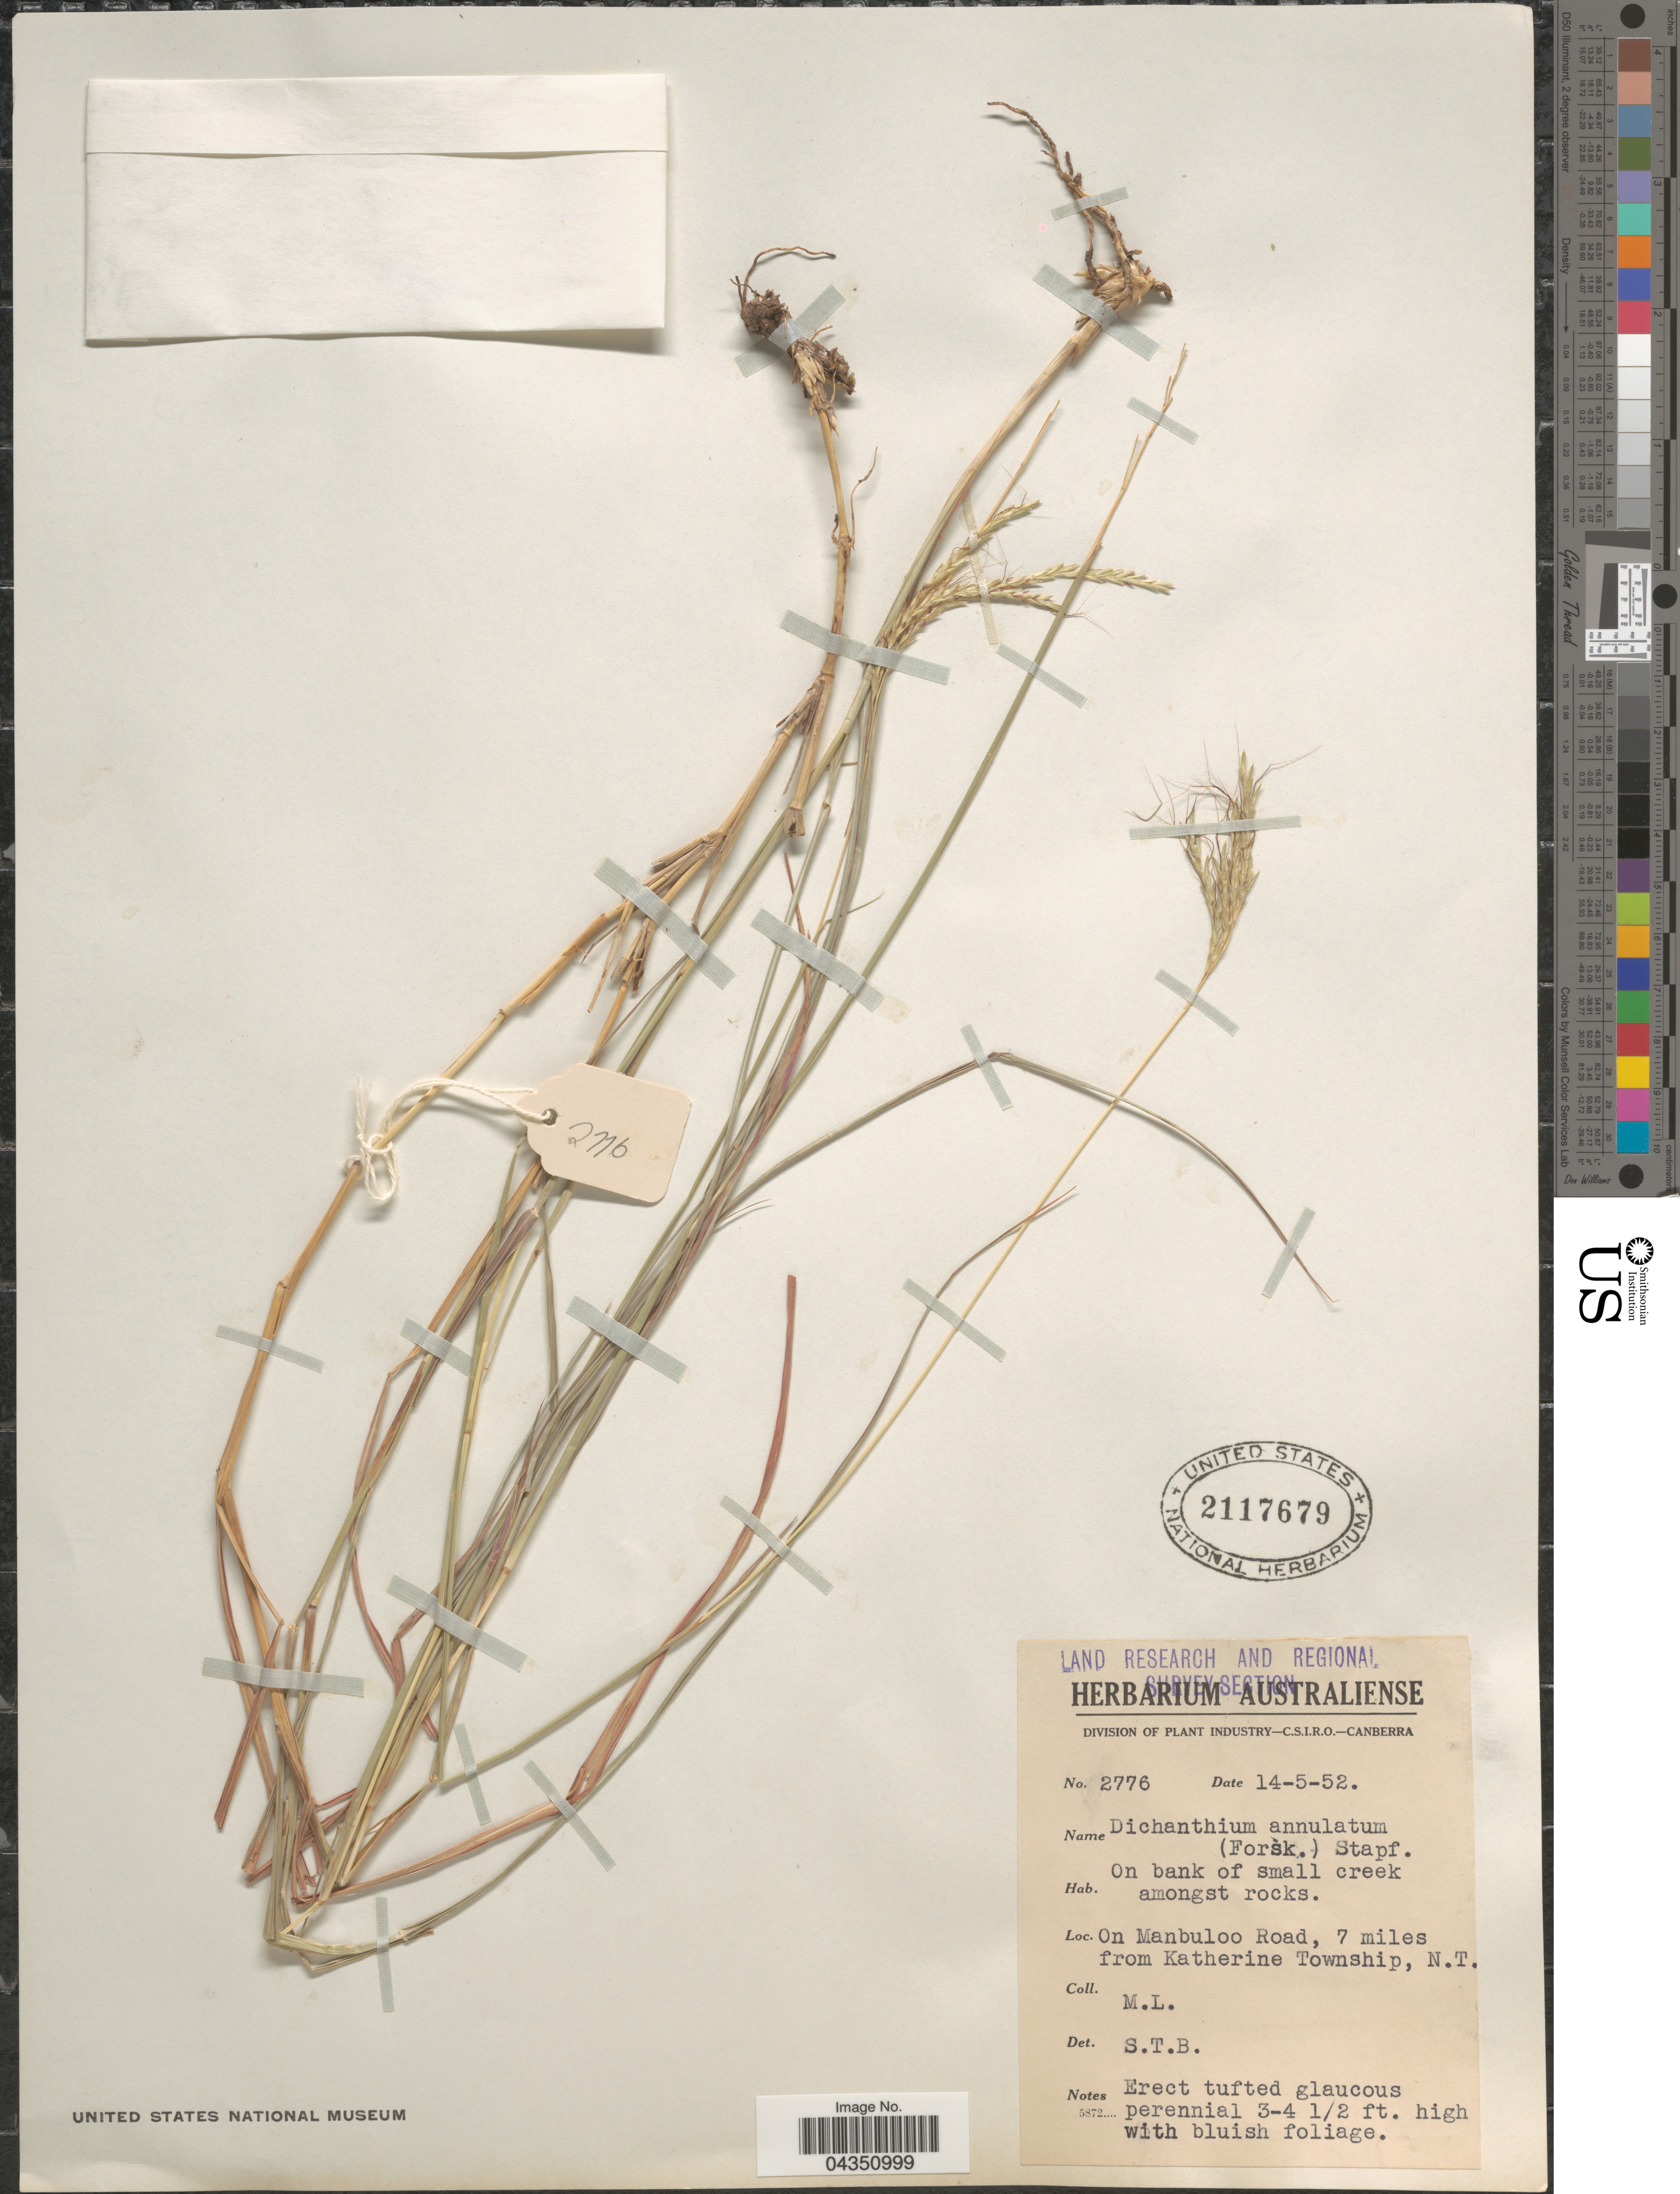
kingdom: Plantae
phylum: Tracheophyta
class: Liliopsida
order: Poales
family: Poaceae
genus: Dichanthium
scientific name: Dichanthium annulatum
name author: (Forssk.) Stapf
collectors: M. L.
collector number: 2776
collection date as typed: Transcribed d/m/y: 14/5/52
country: Australia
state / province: Northern Territory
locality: Land Research and Regional Survey Section. On bank of small creek amongst rocks. On Manbuloo Road, 7 miles from Katherine Township.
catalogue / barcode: US 2117679